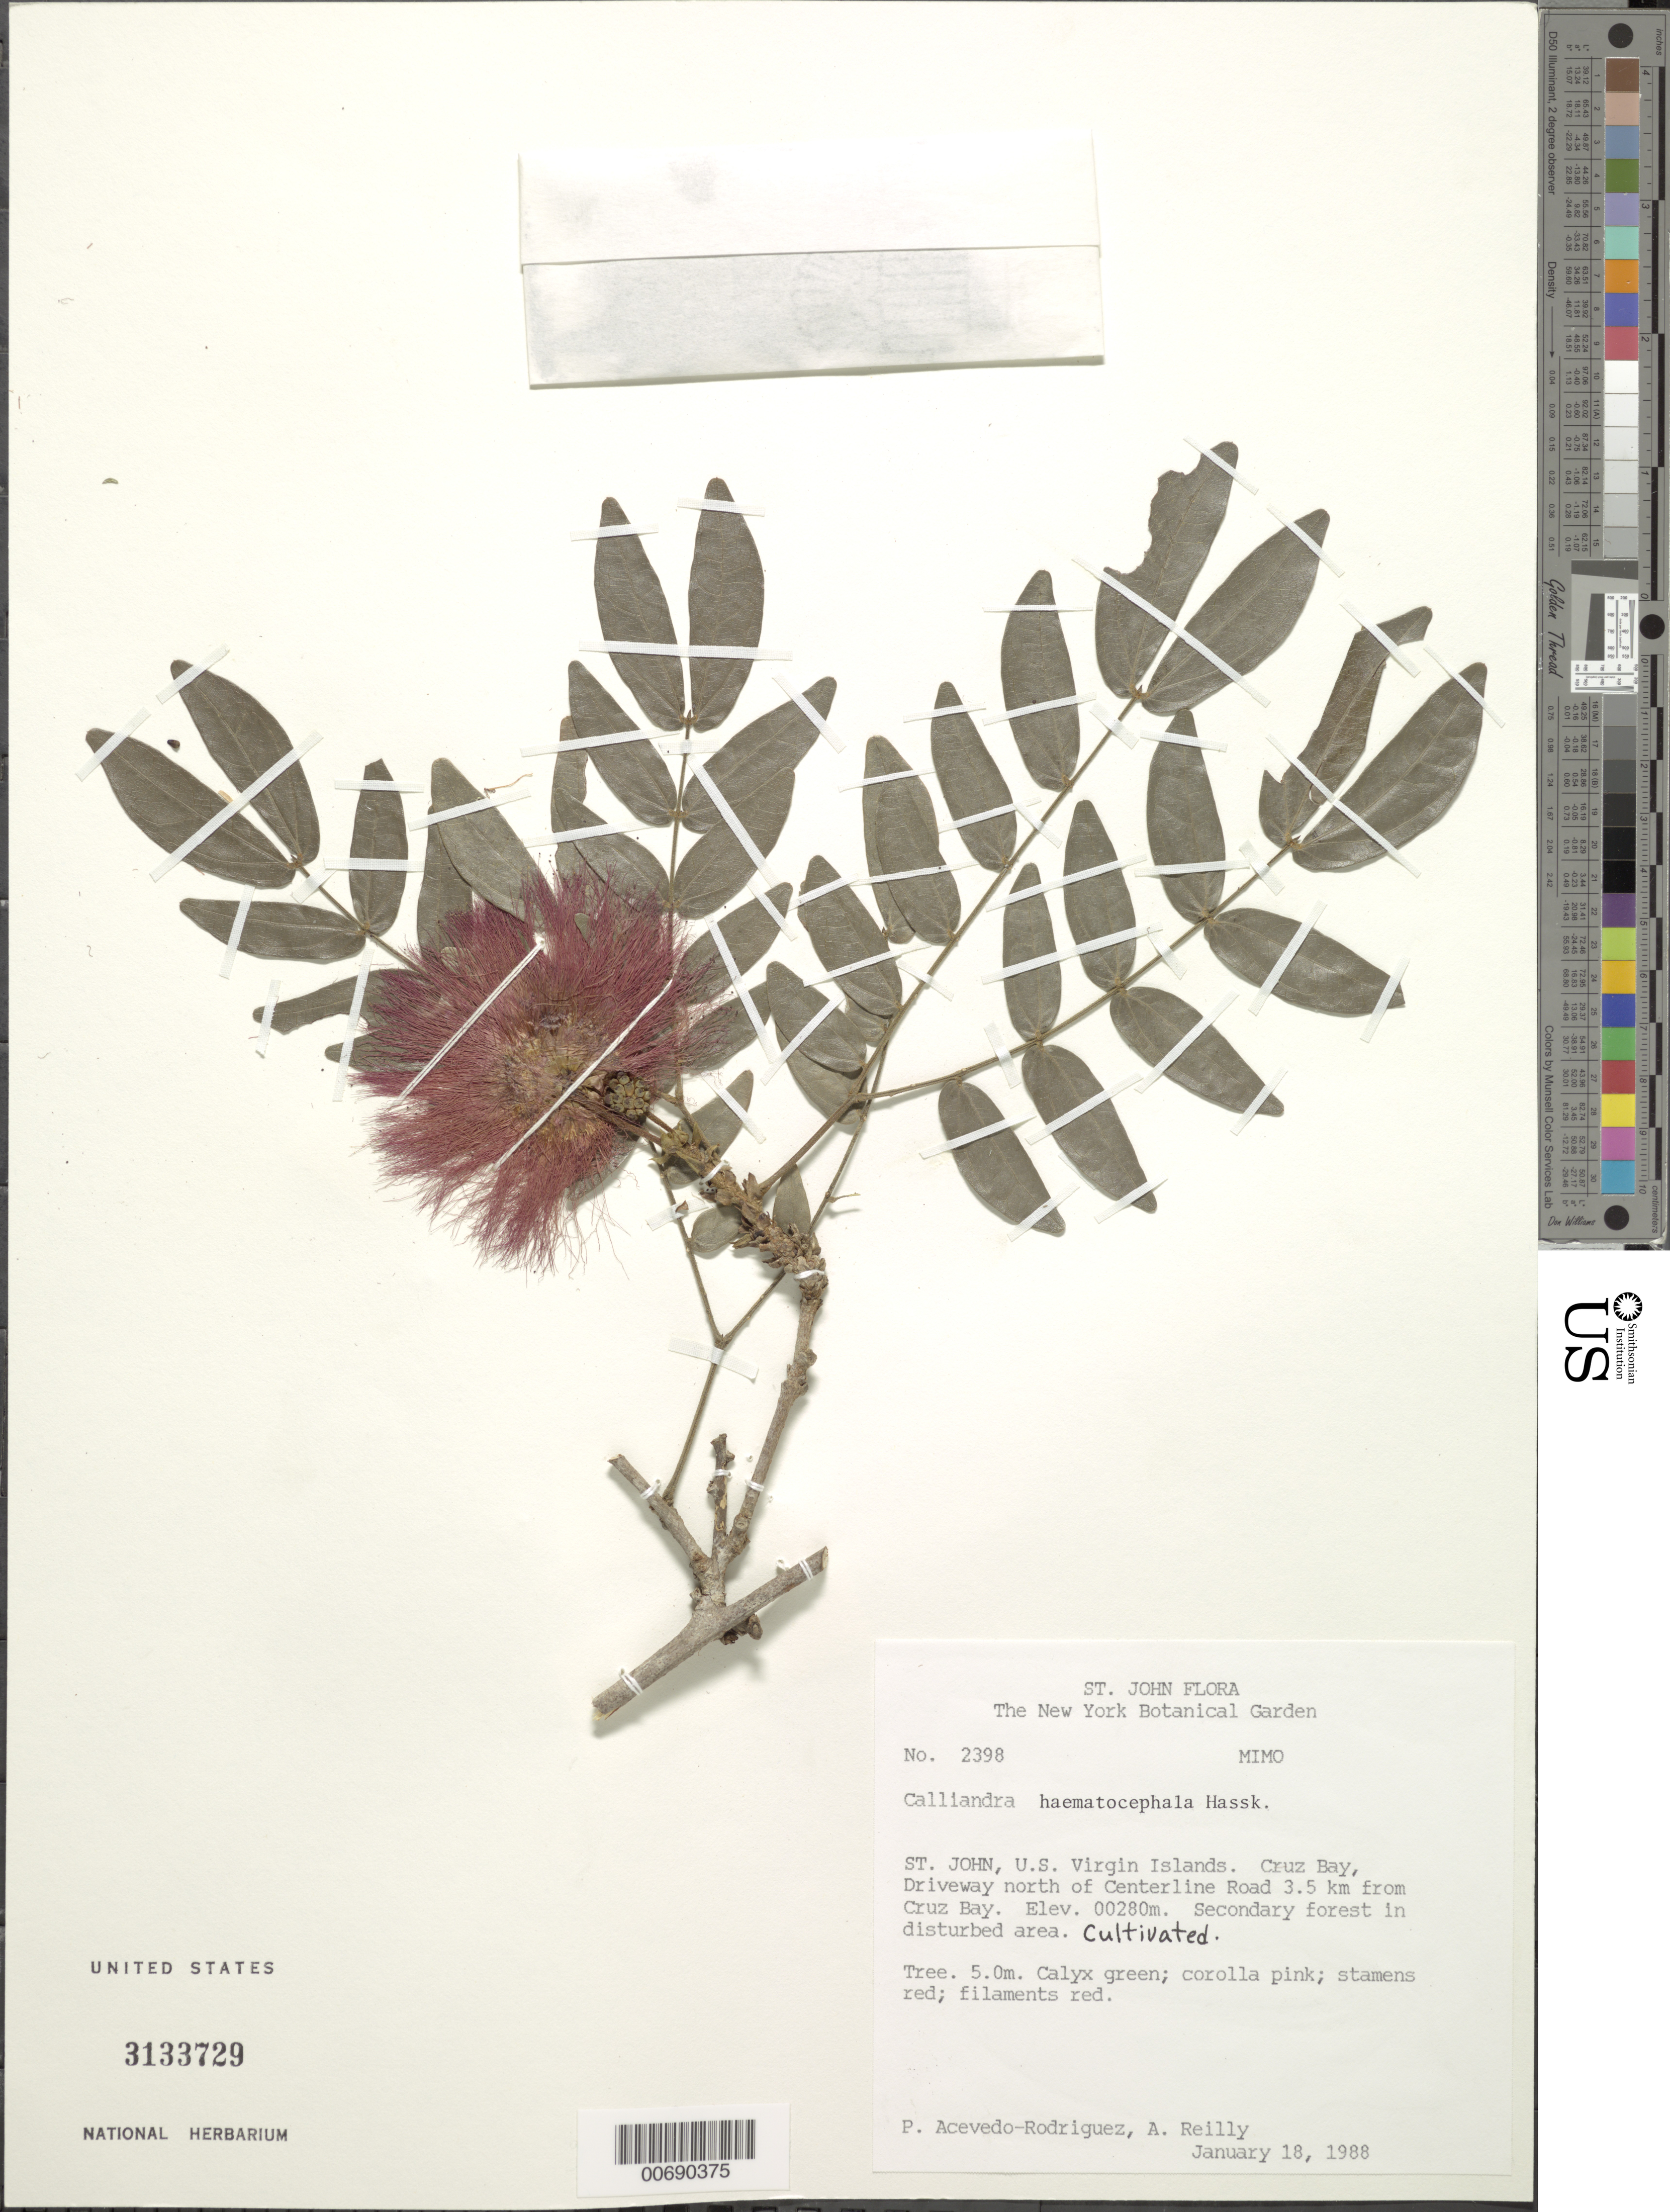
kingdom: Plantae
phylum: Tracheophyta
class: Magnoliopsida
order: Fabales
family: Fabaceae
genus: Calliandra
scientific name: Calliandra haematocephala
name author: Hassk.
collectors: P. Acevedo-Rodr.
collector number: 2398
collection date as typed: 18 Jan 1988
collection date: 1988-01-18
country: U.S. Virgin Islands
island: St. John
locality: Cruz Bay Quarter; driveway north of Center Line Road 3.5 km from Cruz Bay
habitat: Secondary forest in disturbed area.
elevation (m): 280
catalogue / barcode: US 3133729